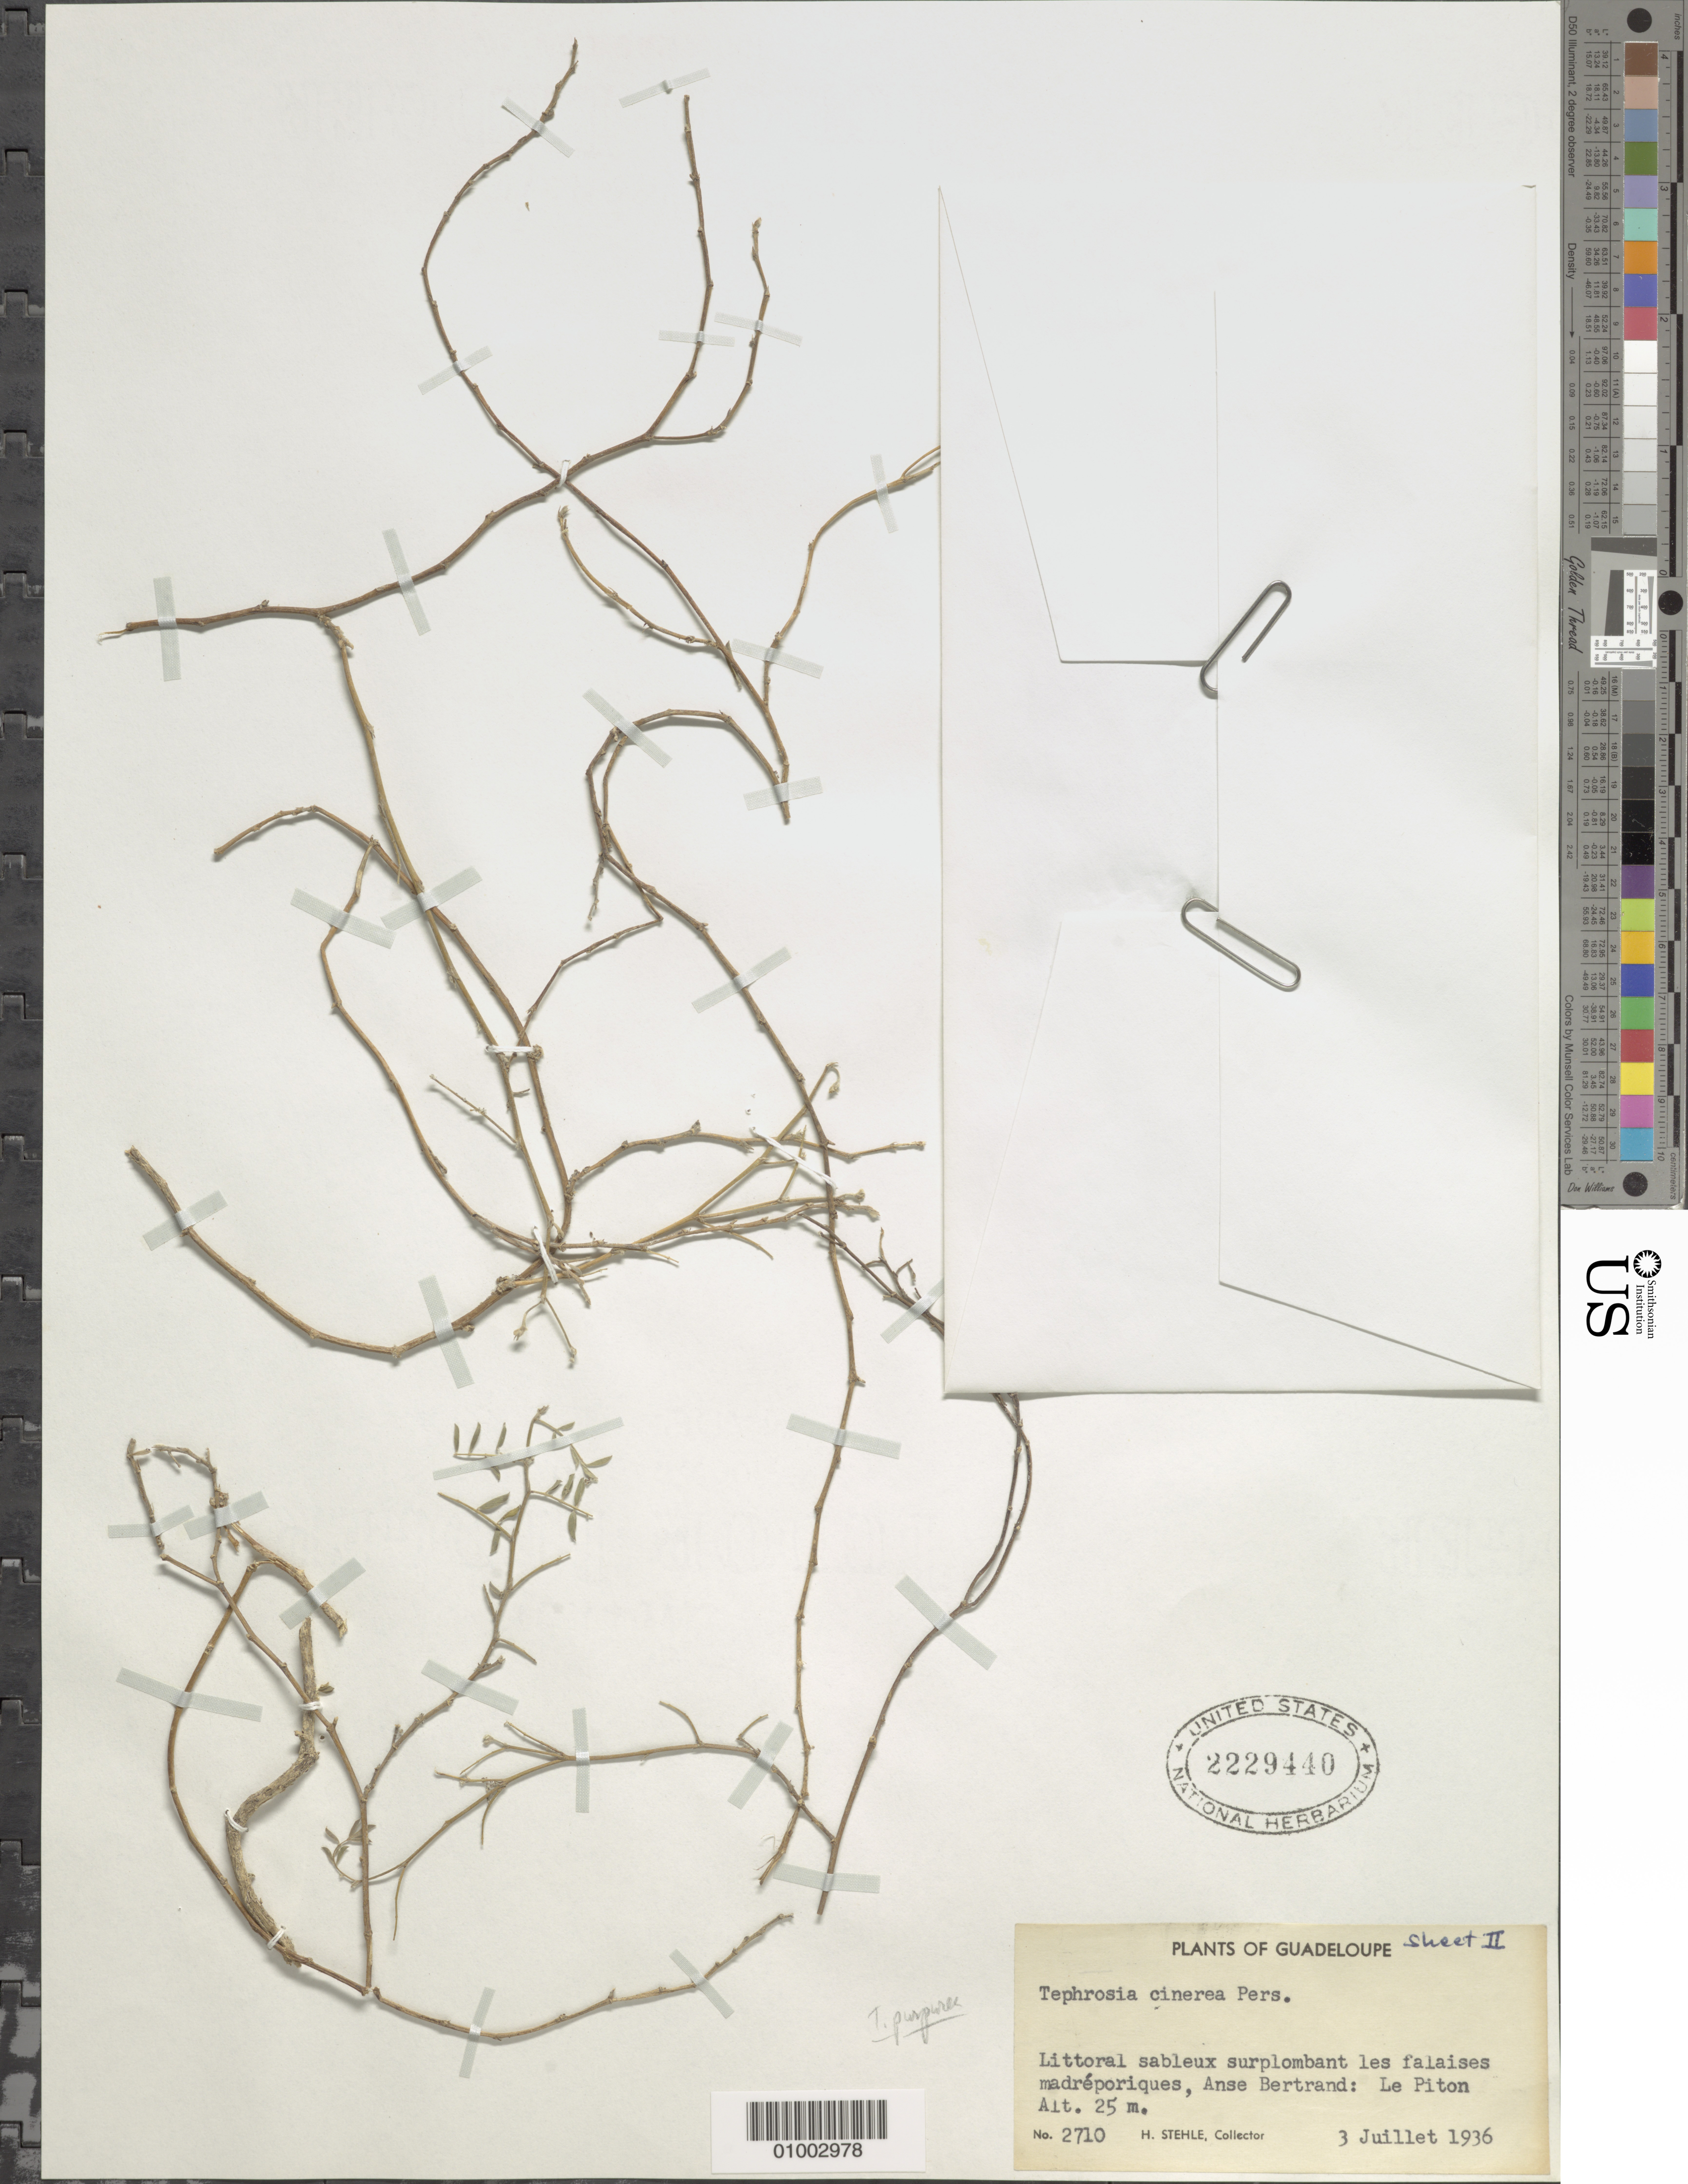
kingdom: Plantae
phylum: Tracheophyta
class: Magnoliopsida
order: Fabales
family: Fabaceae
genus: Tephrosia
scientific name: Tephrosia purpurea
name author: (L.) Pers.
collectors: H. Stehlé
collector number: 2710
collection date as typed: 03 Jul 1936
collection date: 1936-07-03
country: Guadeloupe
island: Grande Terre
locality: Littoral sableux surplomant les falaises madreporiques, Anes Bertrand, Le Piton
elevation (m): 25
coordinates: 0 N, 0 E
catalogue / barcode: US 2229440